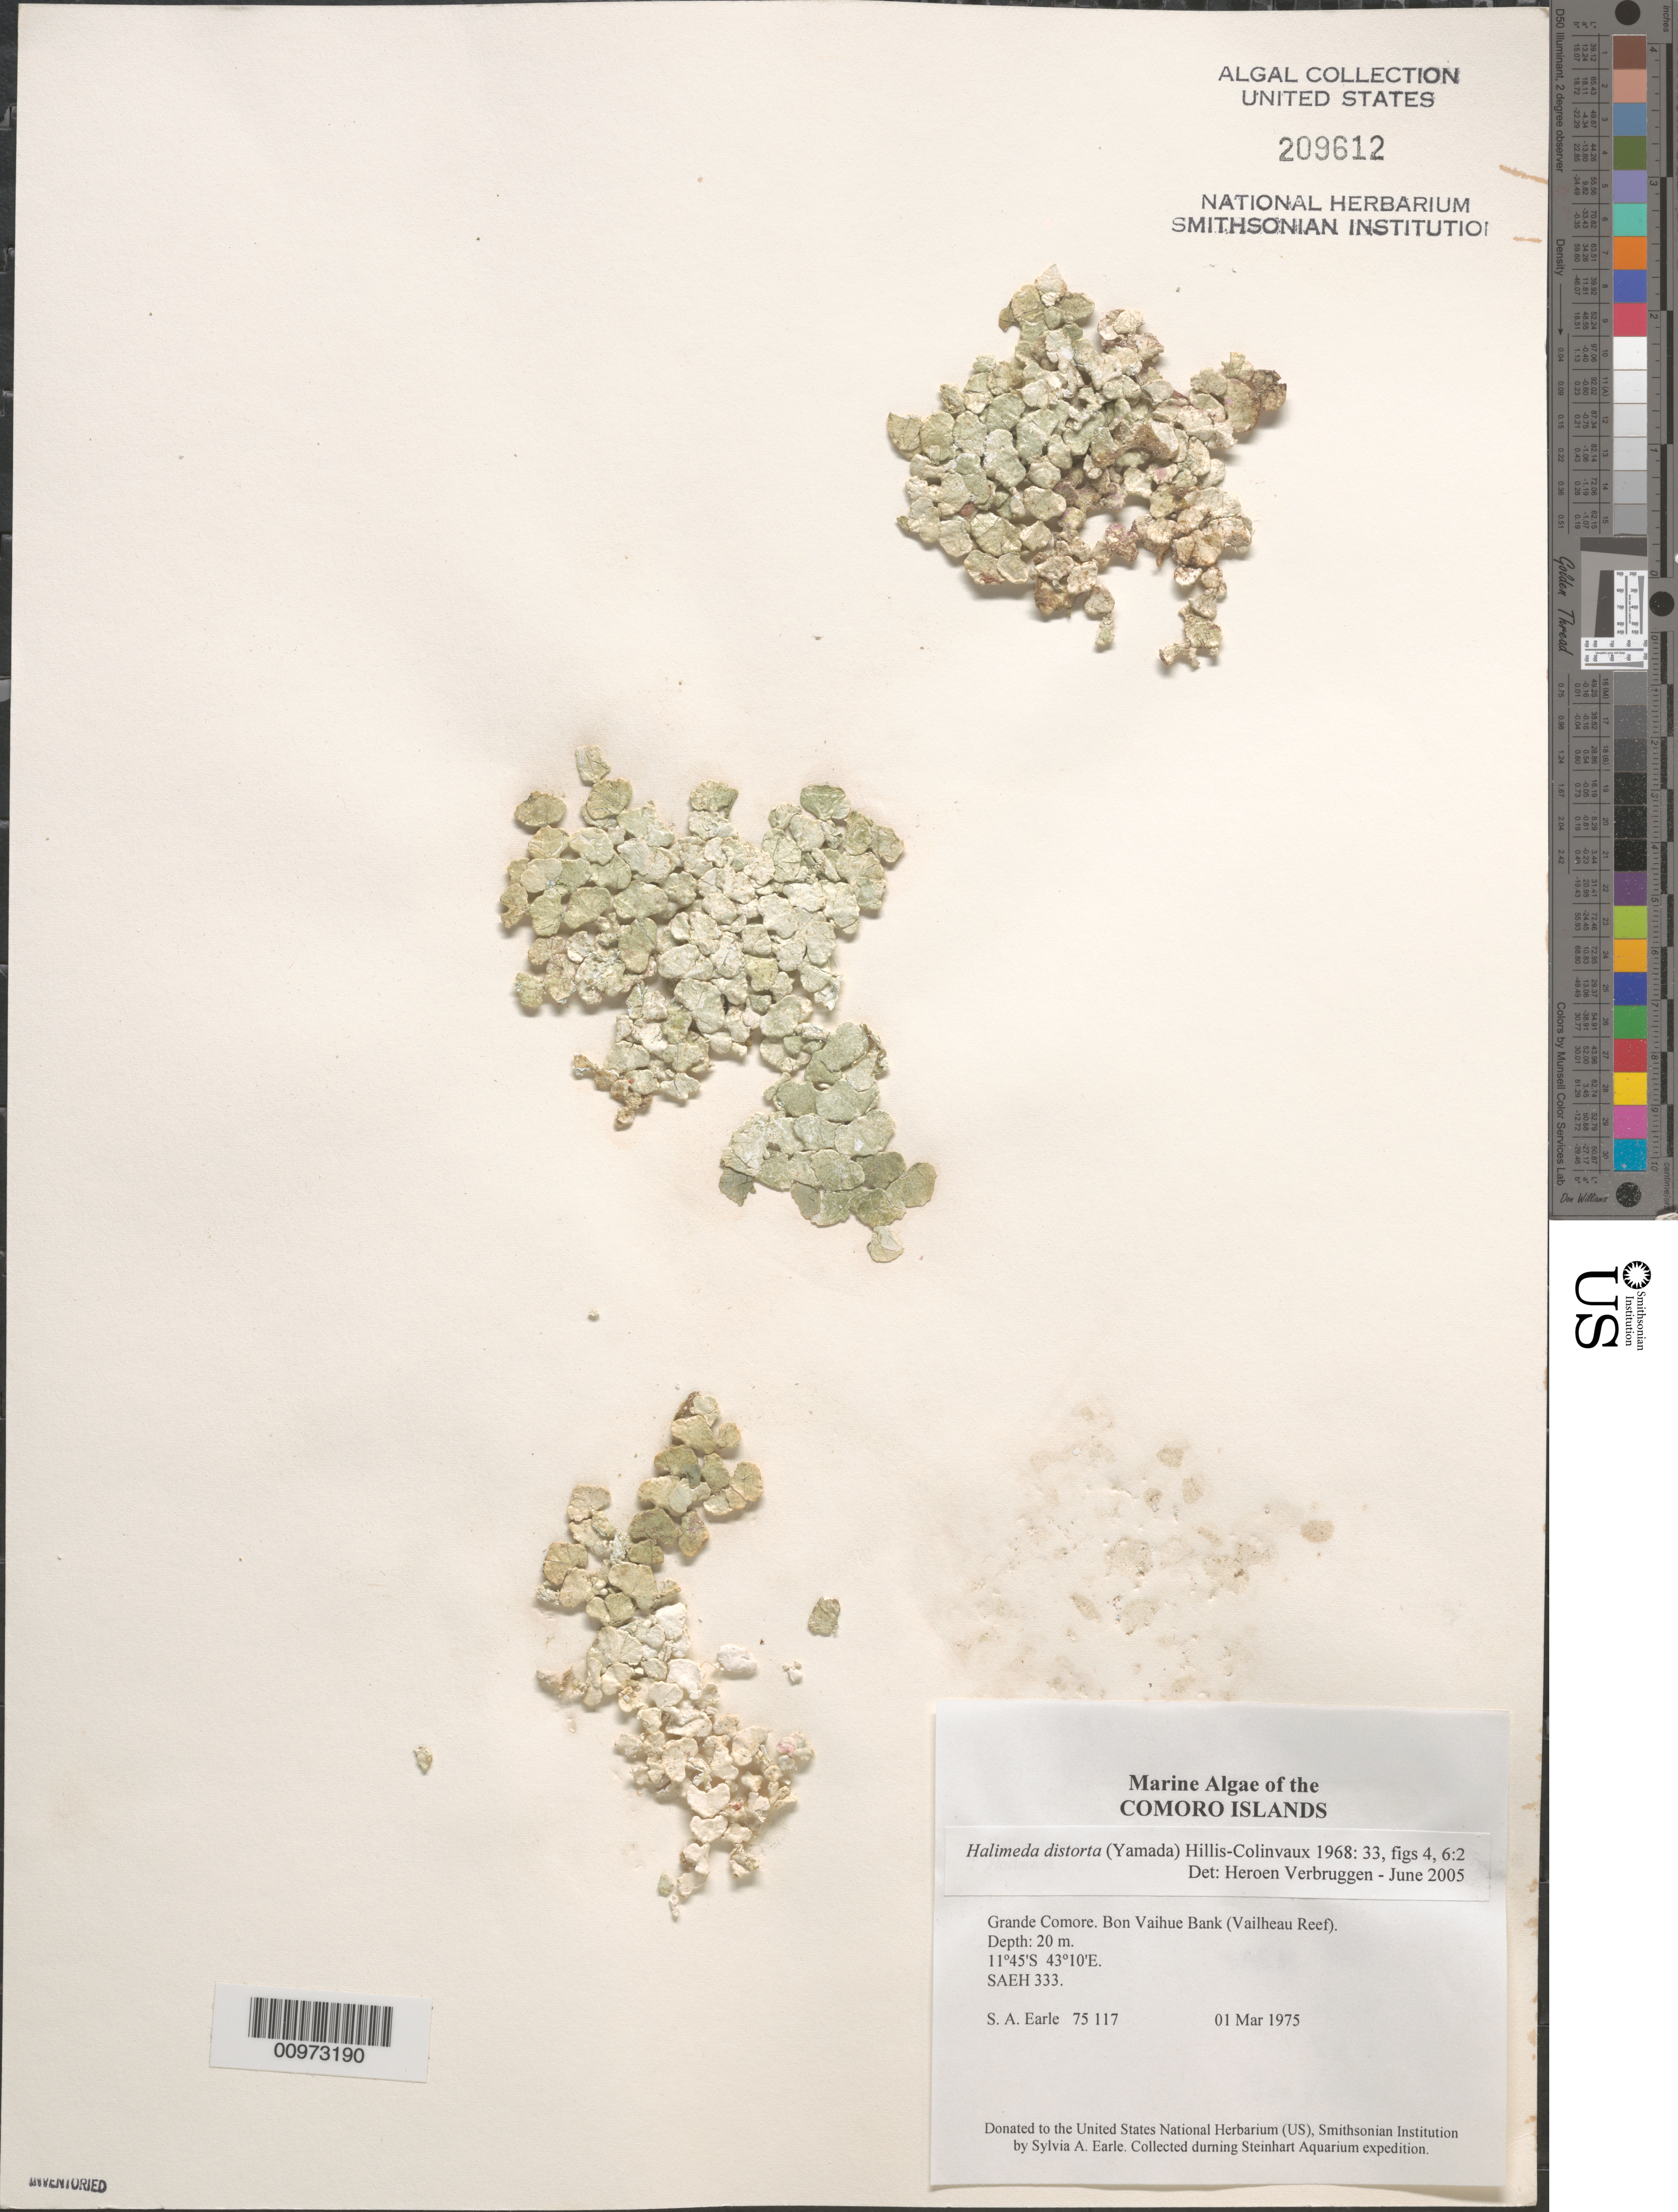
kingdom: Plantae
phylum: Chlorophyta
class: Ulvophyceae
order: Bryopsidales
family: Halimedaceae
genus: Halimeda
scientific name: Halimeda distorta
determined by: Verbruggen, H.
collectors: S. A. Earle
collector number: SAEH 333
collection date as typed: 01 Mar 1975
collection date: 1975-03-01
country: Comoros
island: Grande Comore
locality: Bon Vaihue Bank (Vailheau Reef)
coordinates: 11 45' S, 43 10' E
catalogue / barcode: US 209612